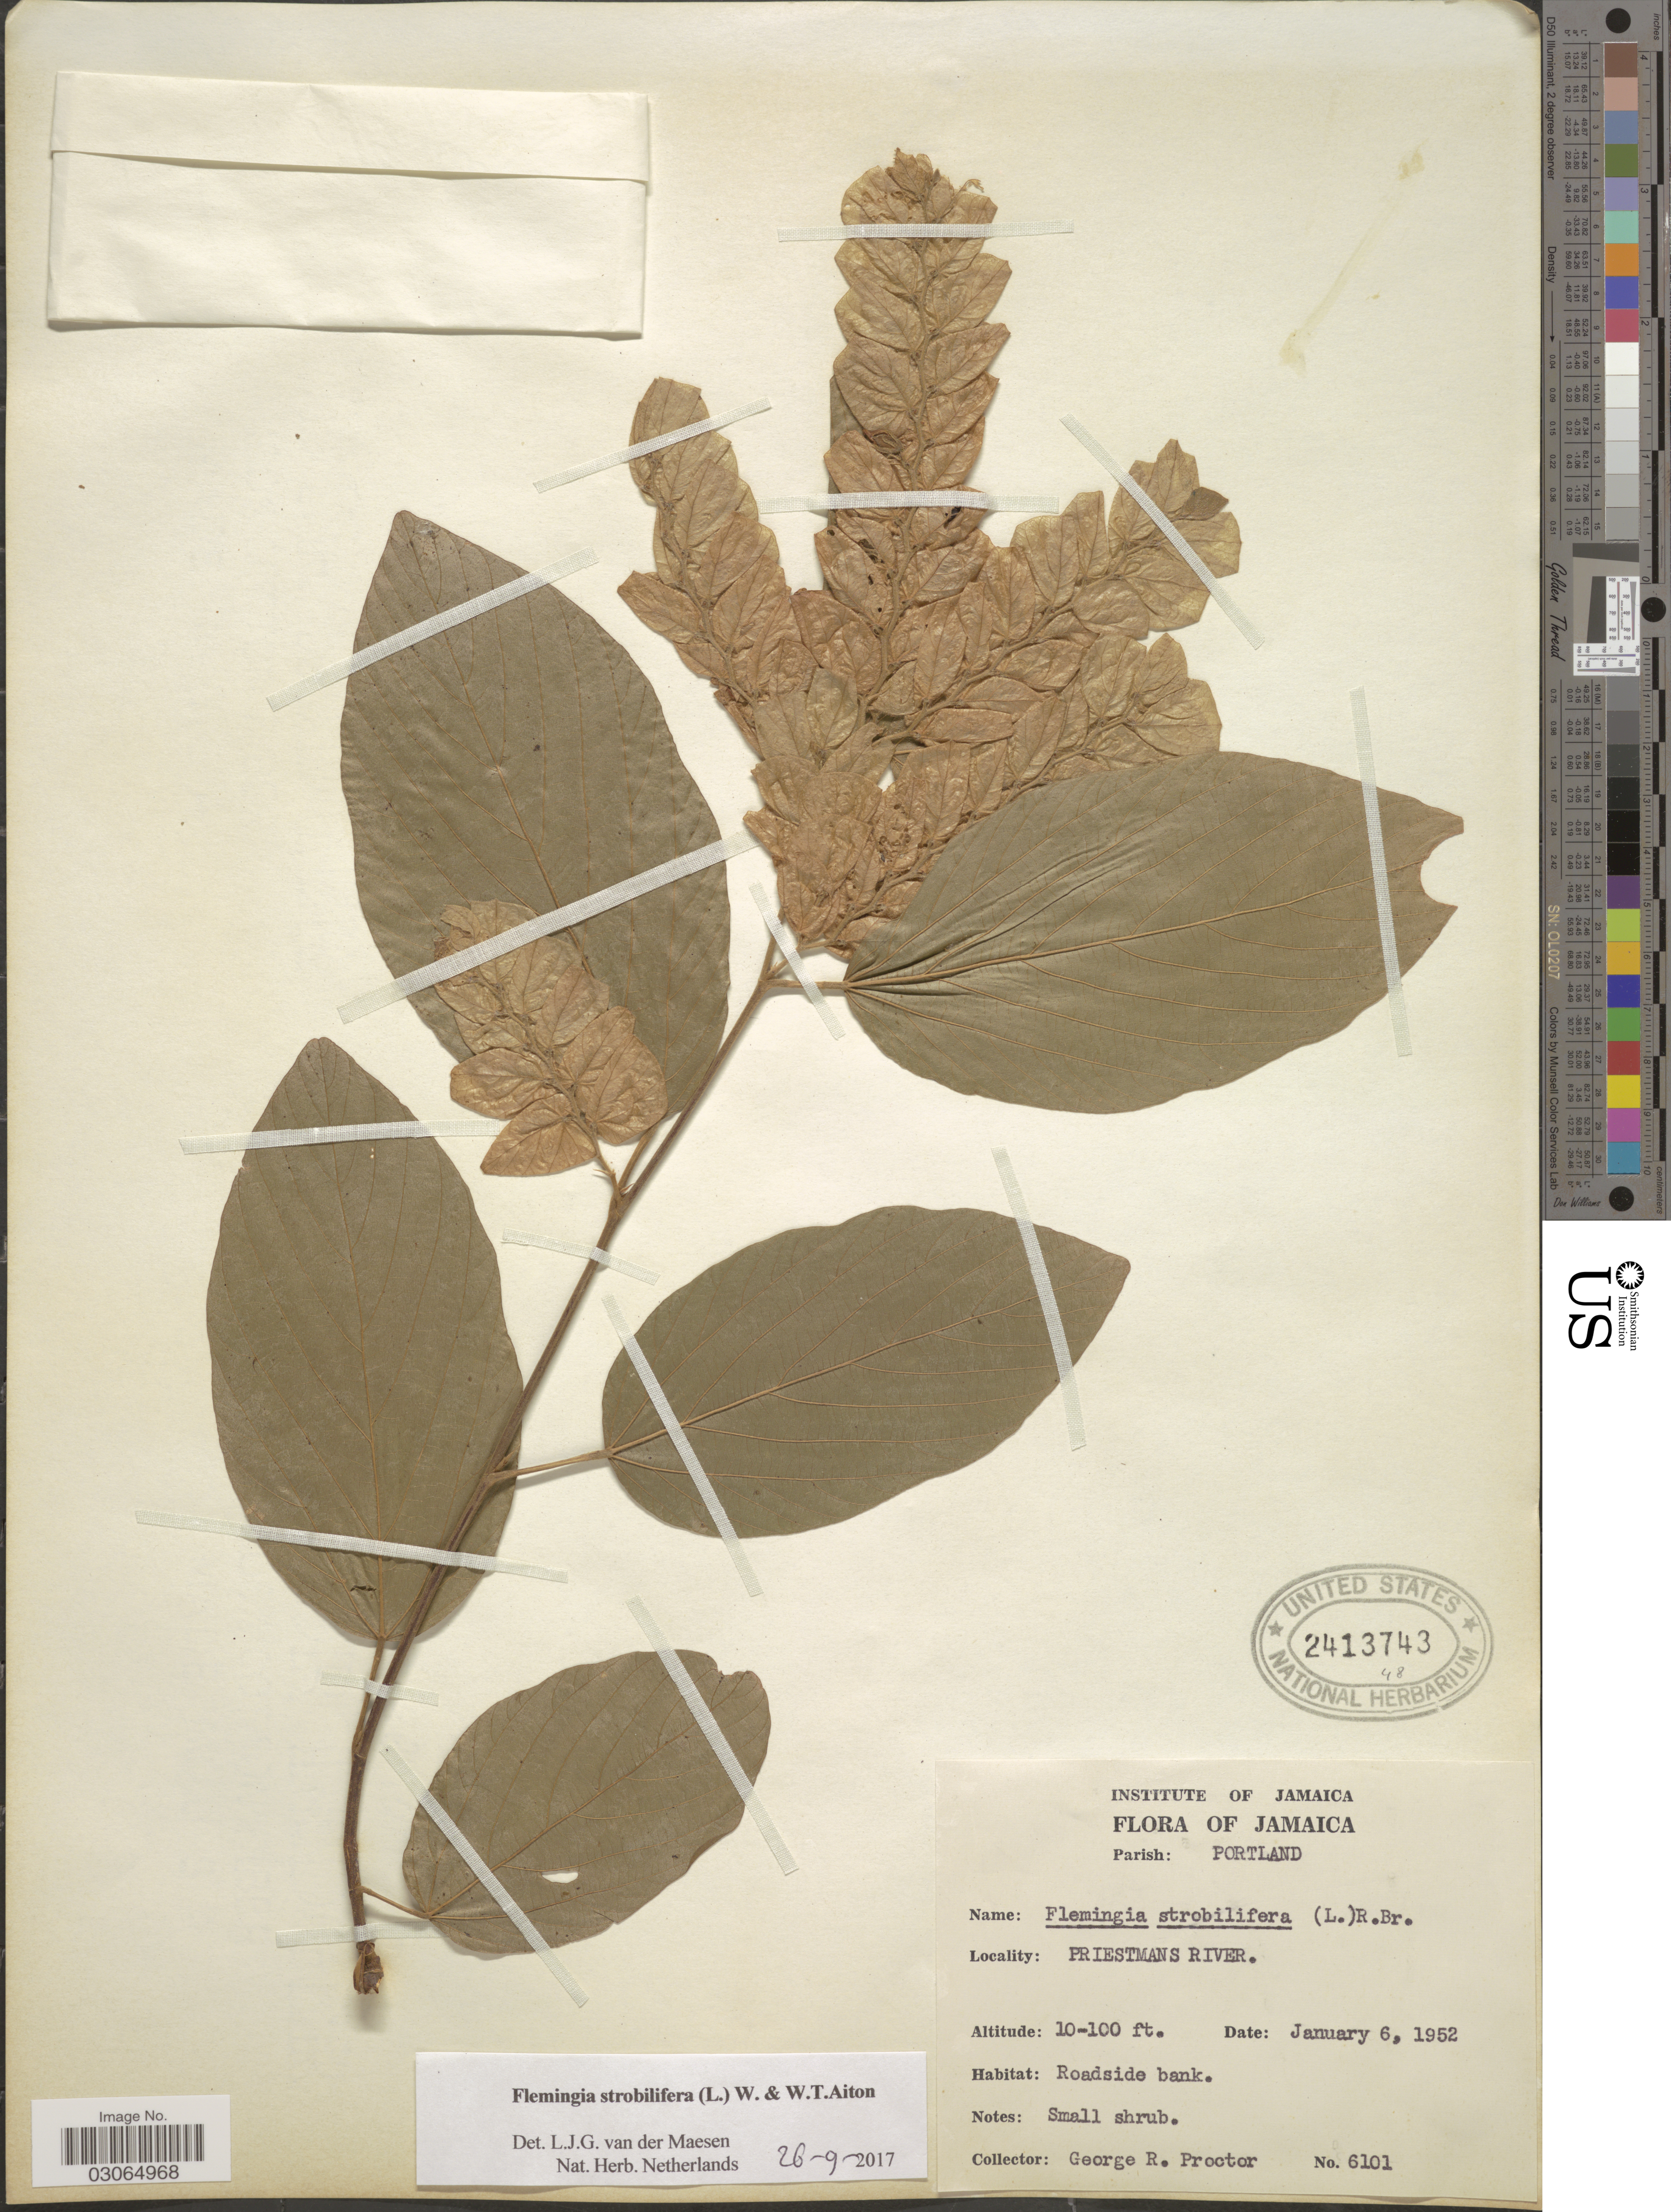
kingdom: Plantae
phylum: Tracheophyta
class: Magnoliopsida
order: Fabales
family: Fabaceae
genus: Flemingia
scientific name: Flemingia strobilifera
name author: (L.) W.T. Aiton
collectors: G. Proctor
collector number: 6101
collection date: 1952-01-06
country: Jamaica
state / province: Portland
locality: Parish: Portland. Priestmans River.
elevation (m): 3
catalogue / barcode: US 2413743